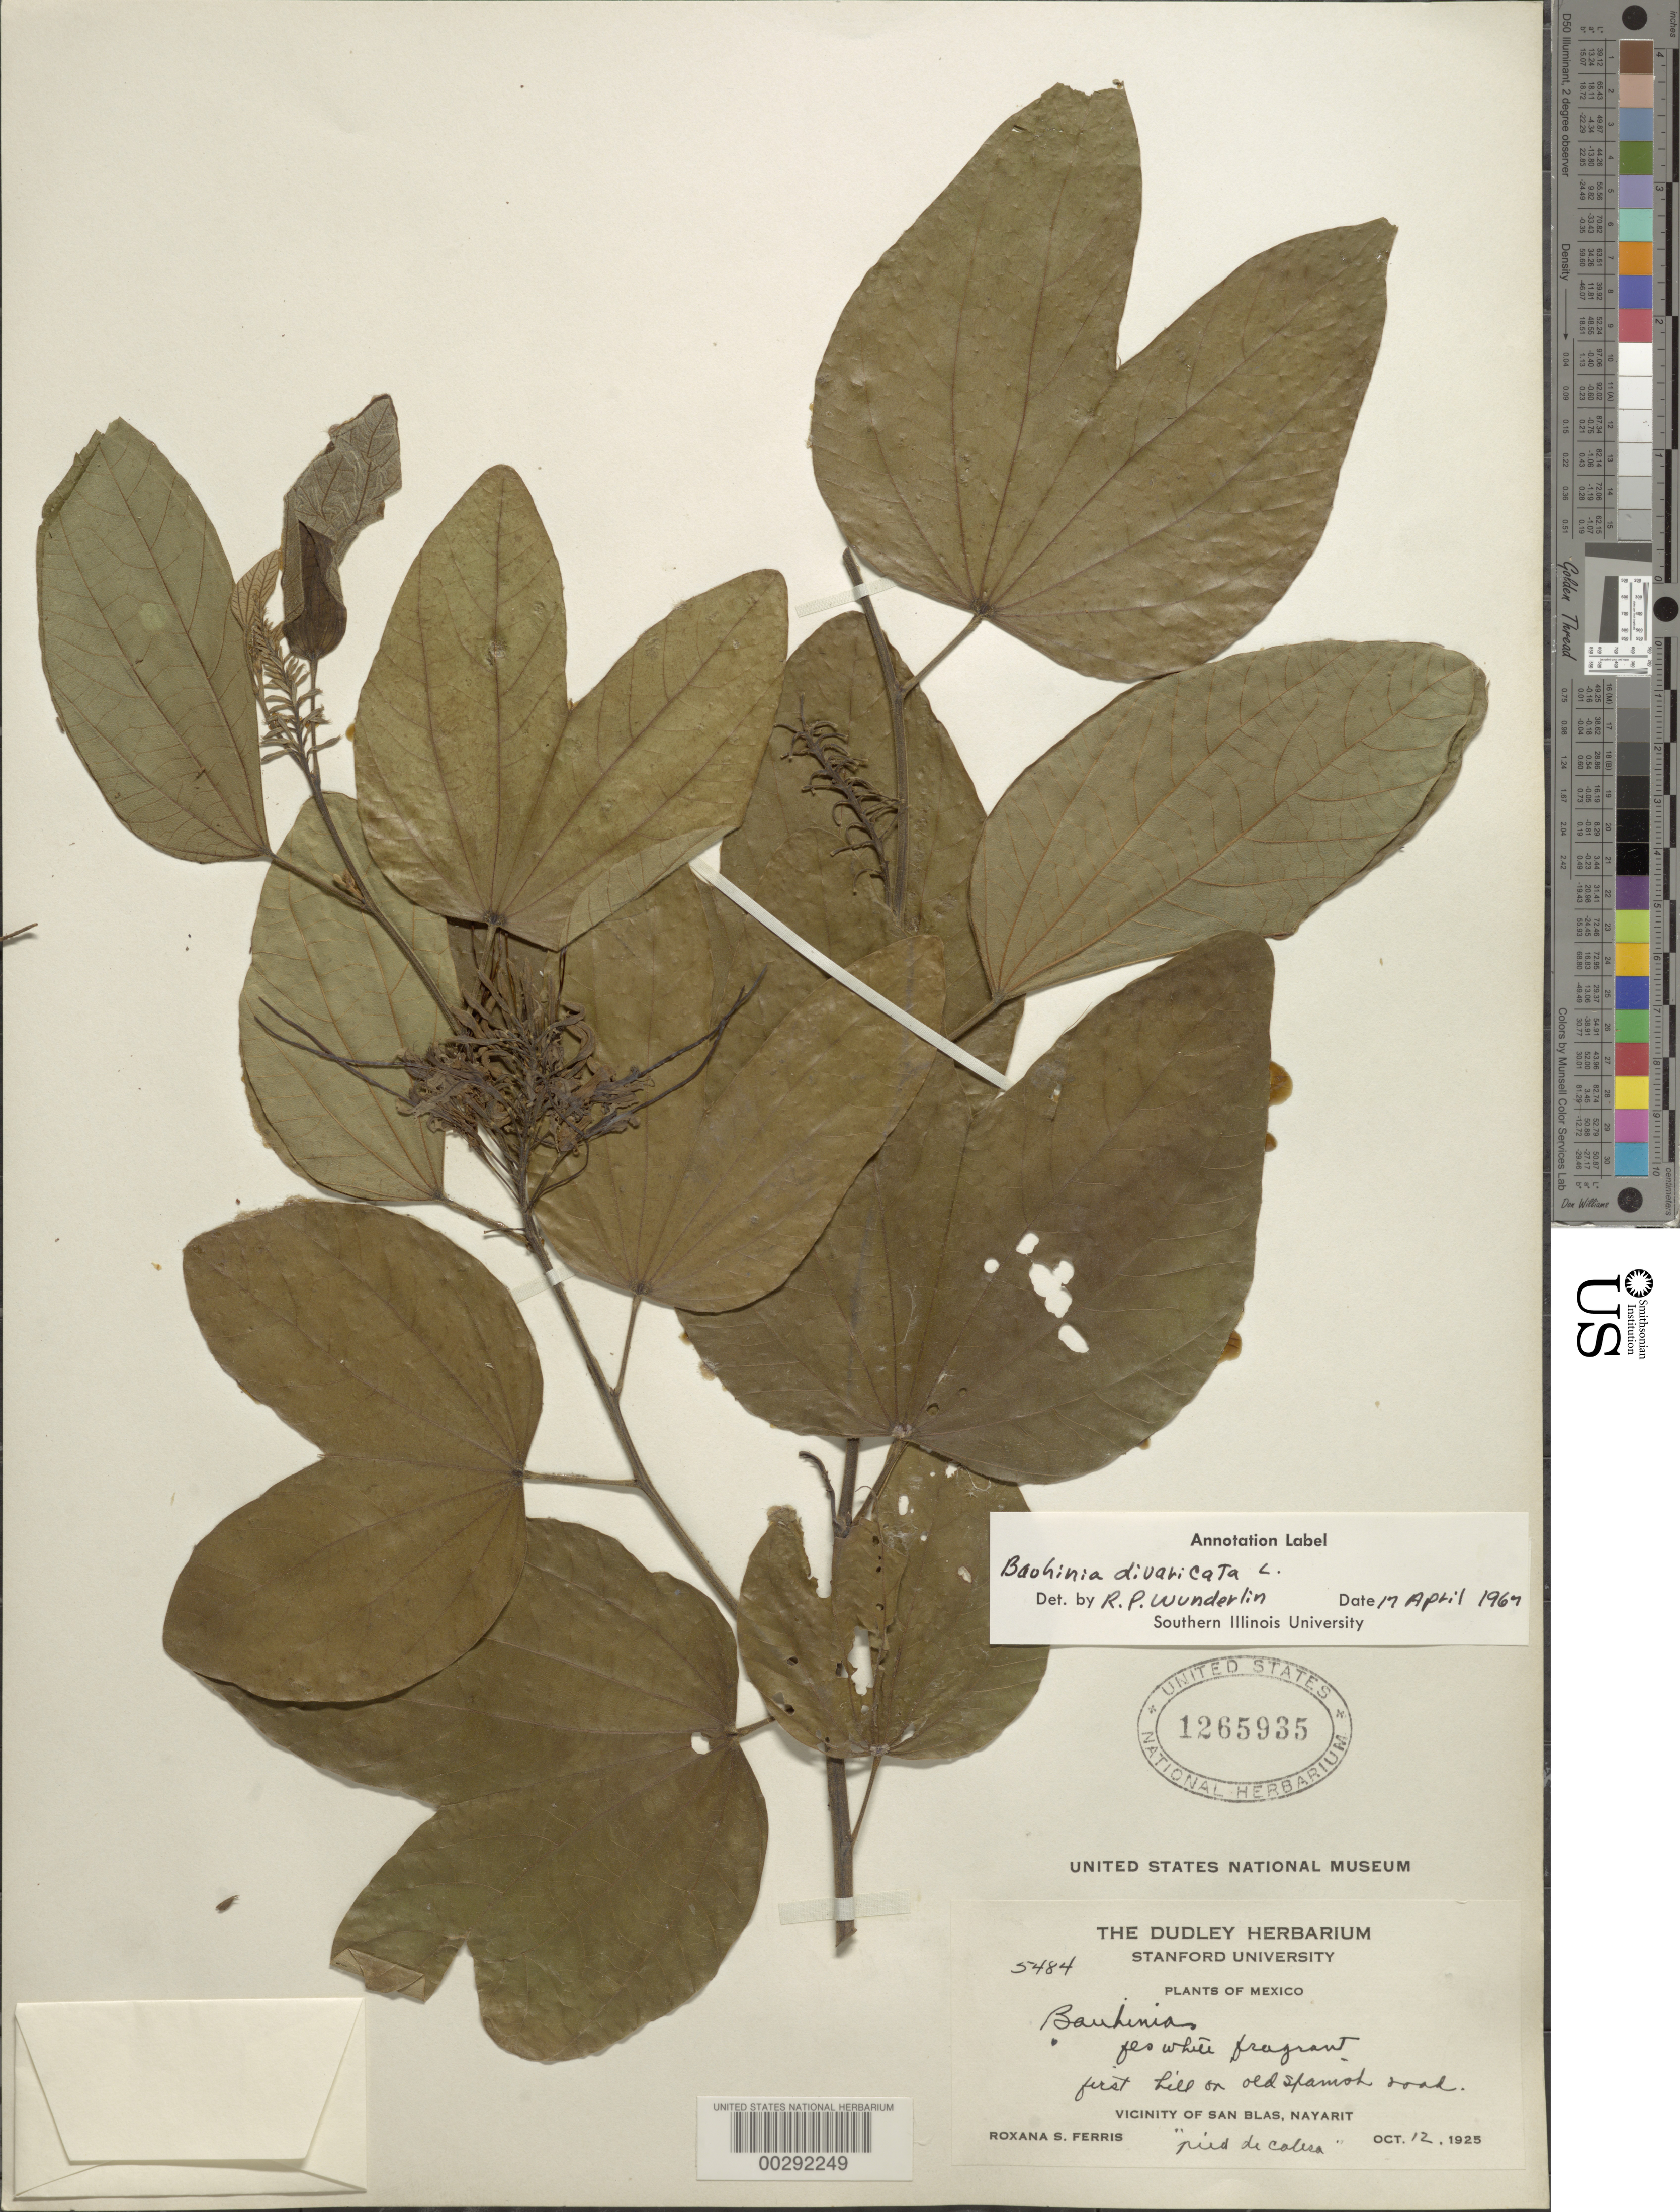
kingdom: Plantae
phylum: Tracheophyta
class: Magnoliopsida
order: Fabales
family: Fabaceae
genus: Bauhinia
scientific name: Bauhinia divaricata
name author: L.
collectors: R. S. Ferris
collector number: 5484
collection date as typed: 12 Oct 1925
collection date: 1925-10-12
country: Mexico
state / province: Nayarit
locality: Vicinity of San Blas; first hill on old spanish road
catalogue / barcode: US 1265935